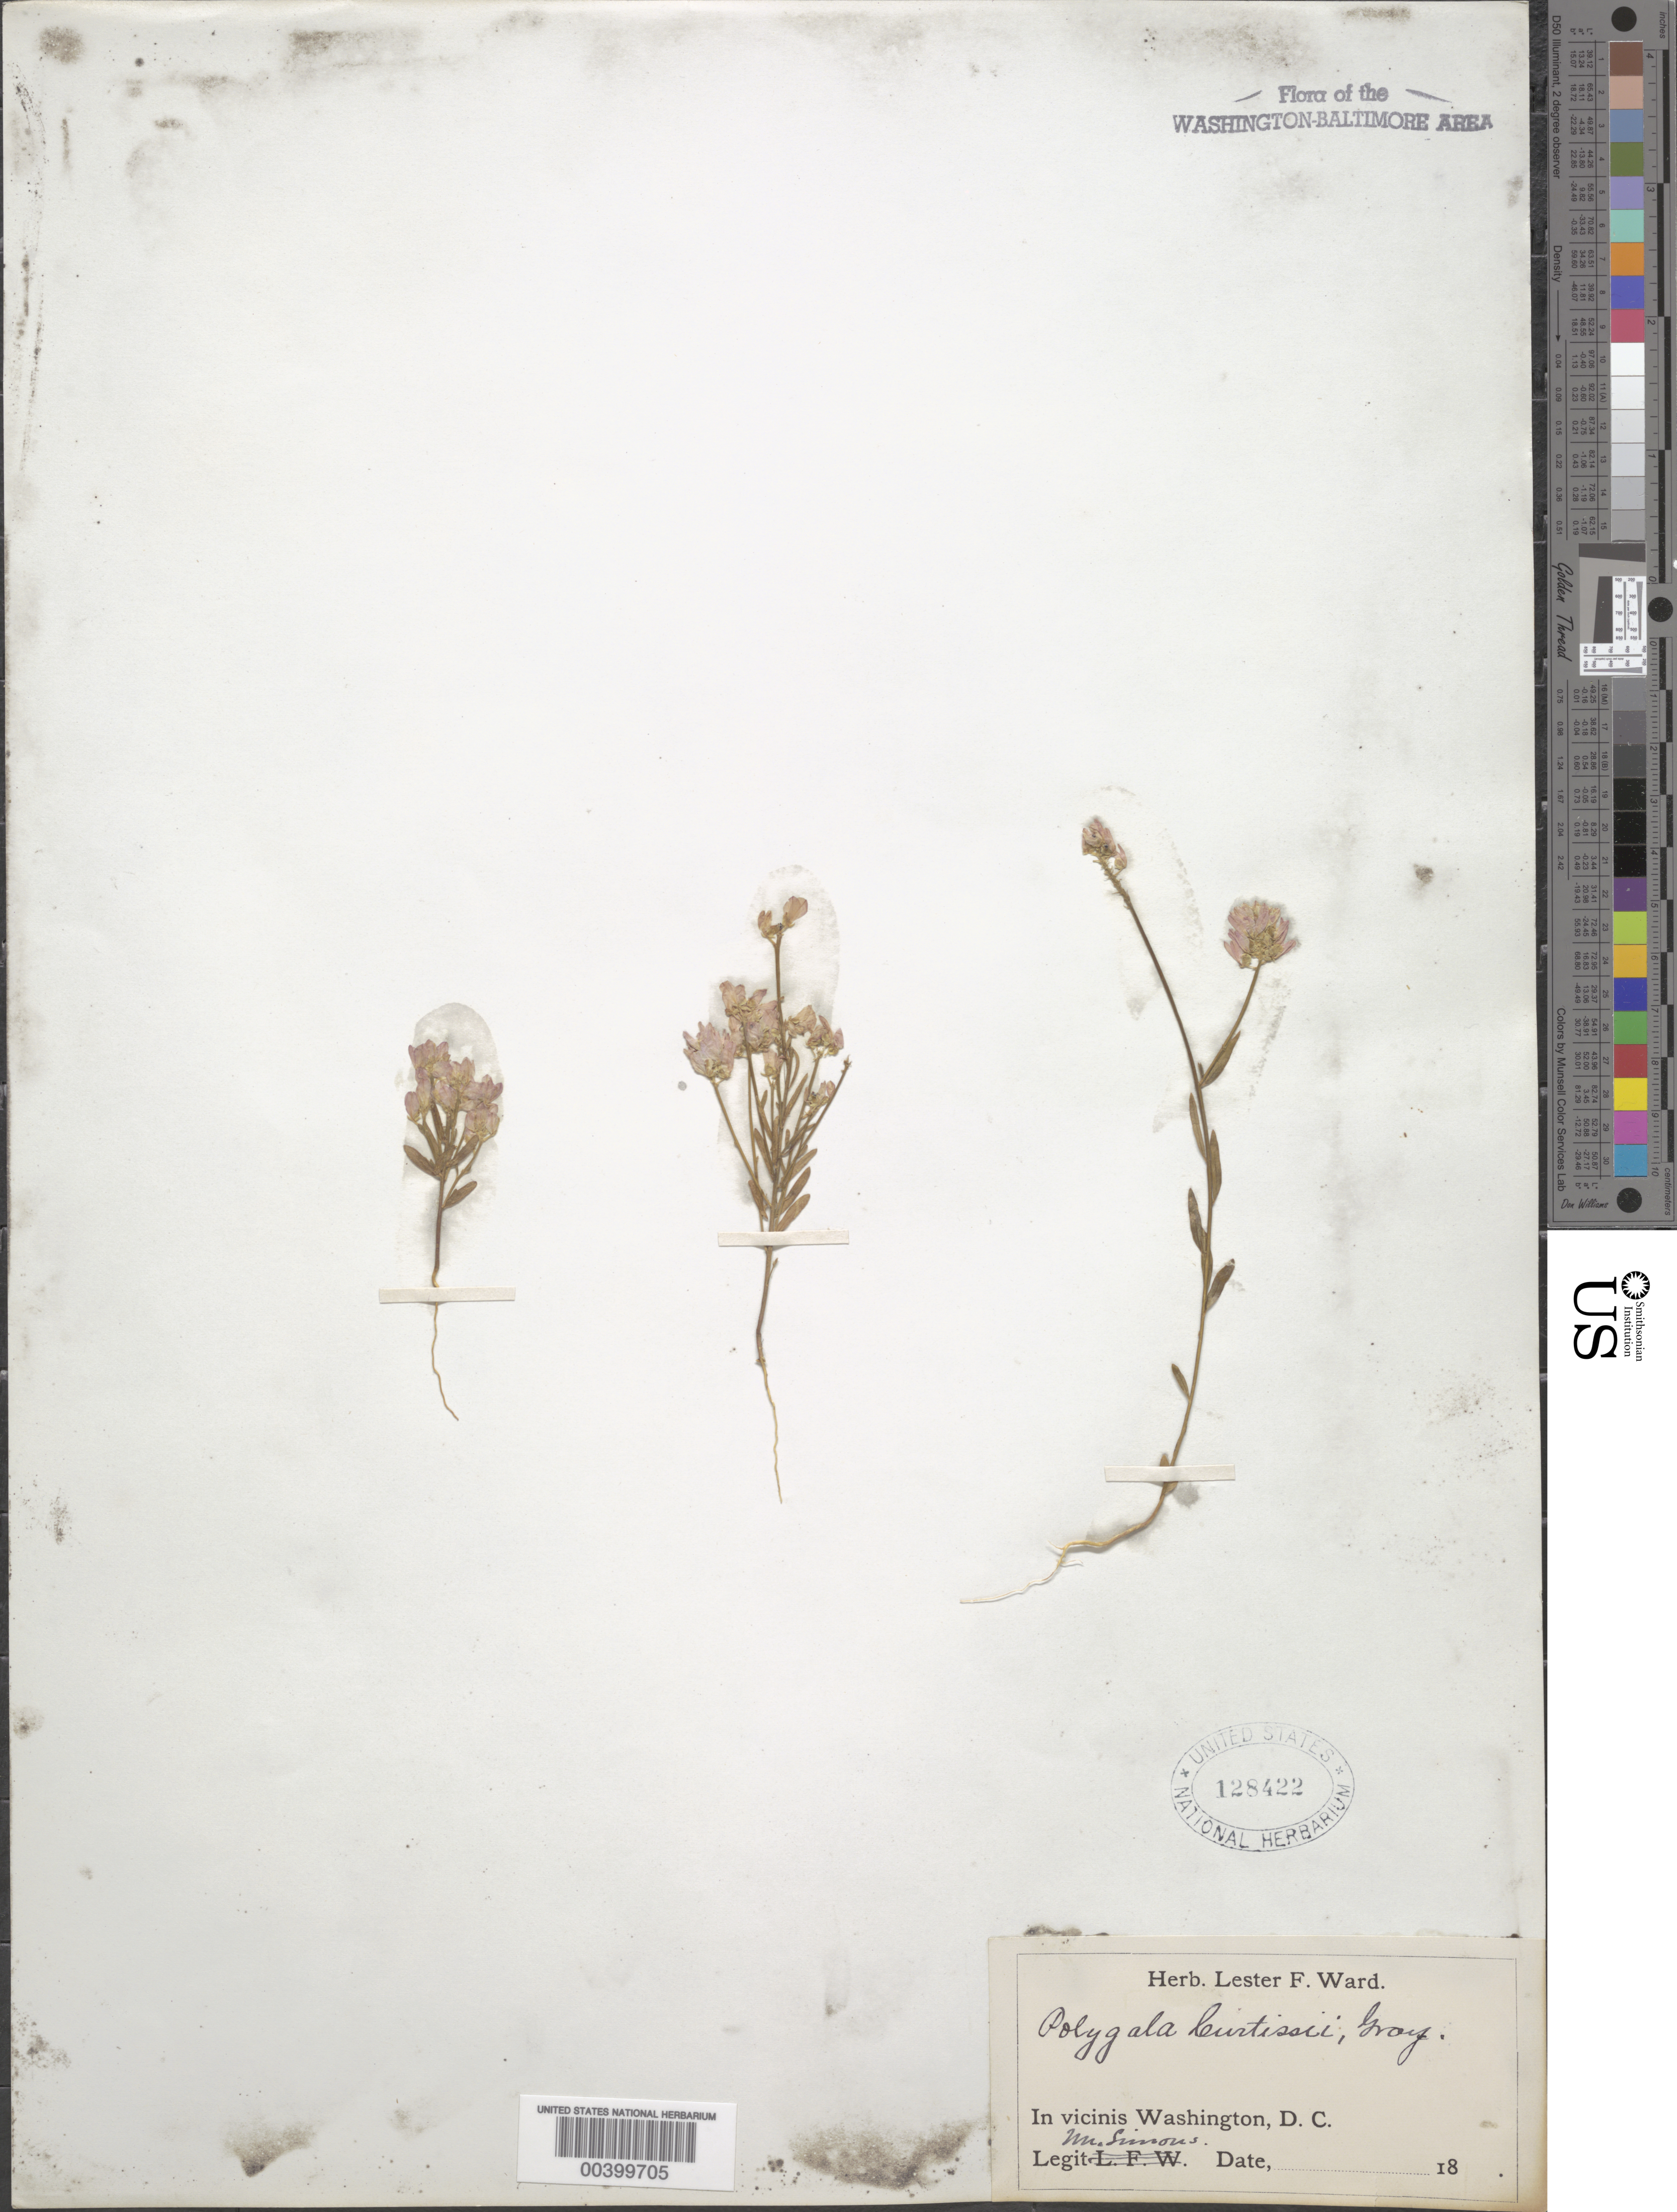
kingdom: Plantae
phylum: Tracheophyta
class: Magnoliopsida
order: Fabales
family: Polygalaceae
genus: Polygala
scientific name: Polygala curtissii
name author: A. Gray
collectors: -. Simons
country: United States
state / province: District of Columbia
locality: Washington DC area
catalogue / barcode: US 128422